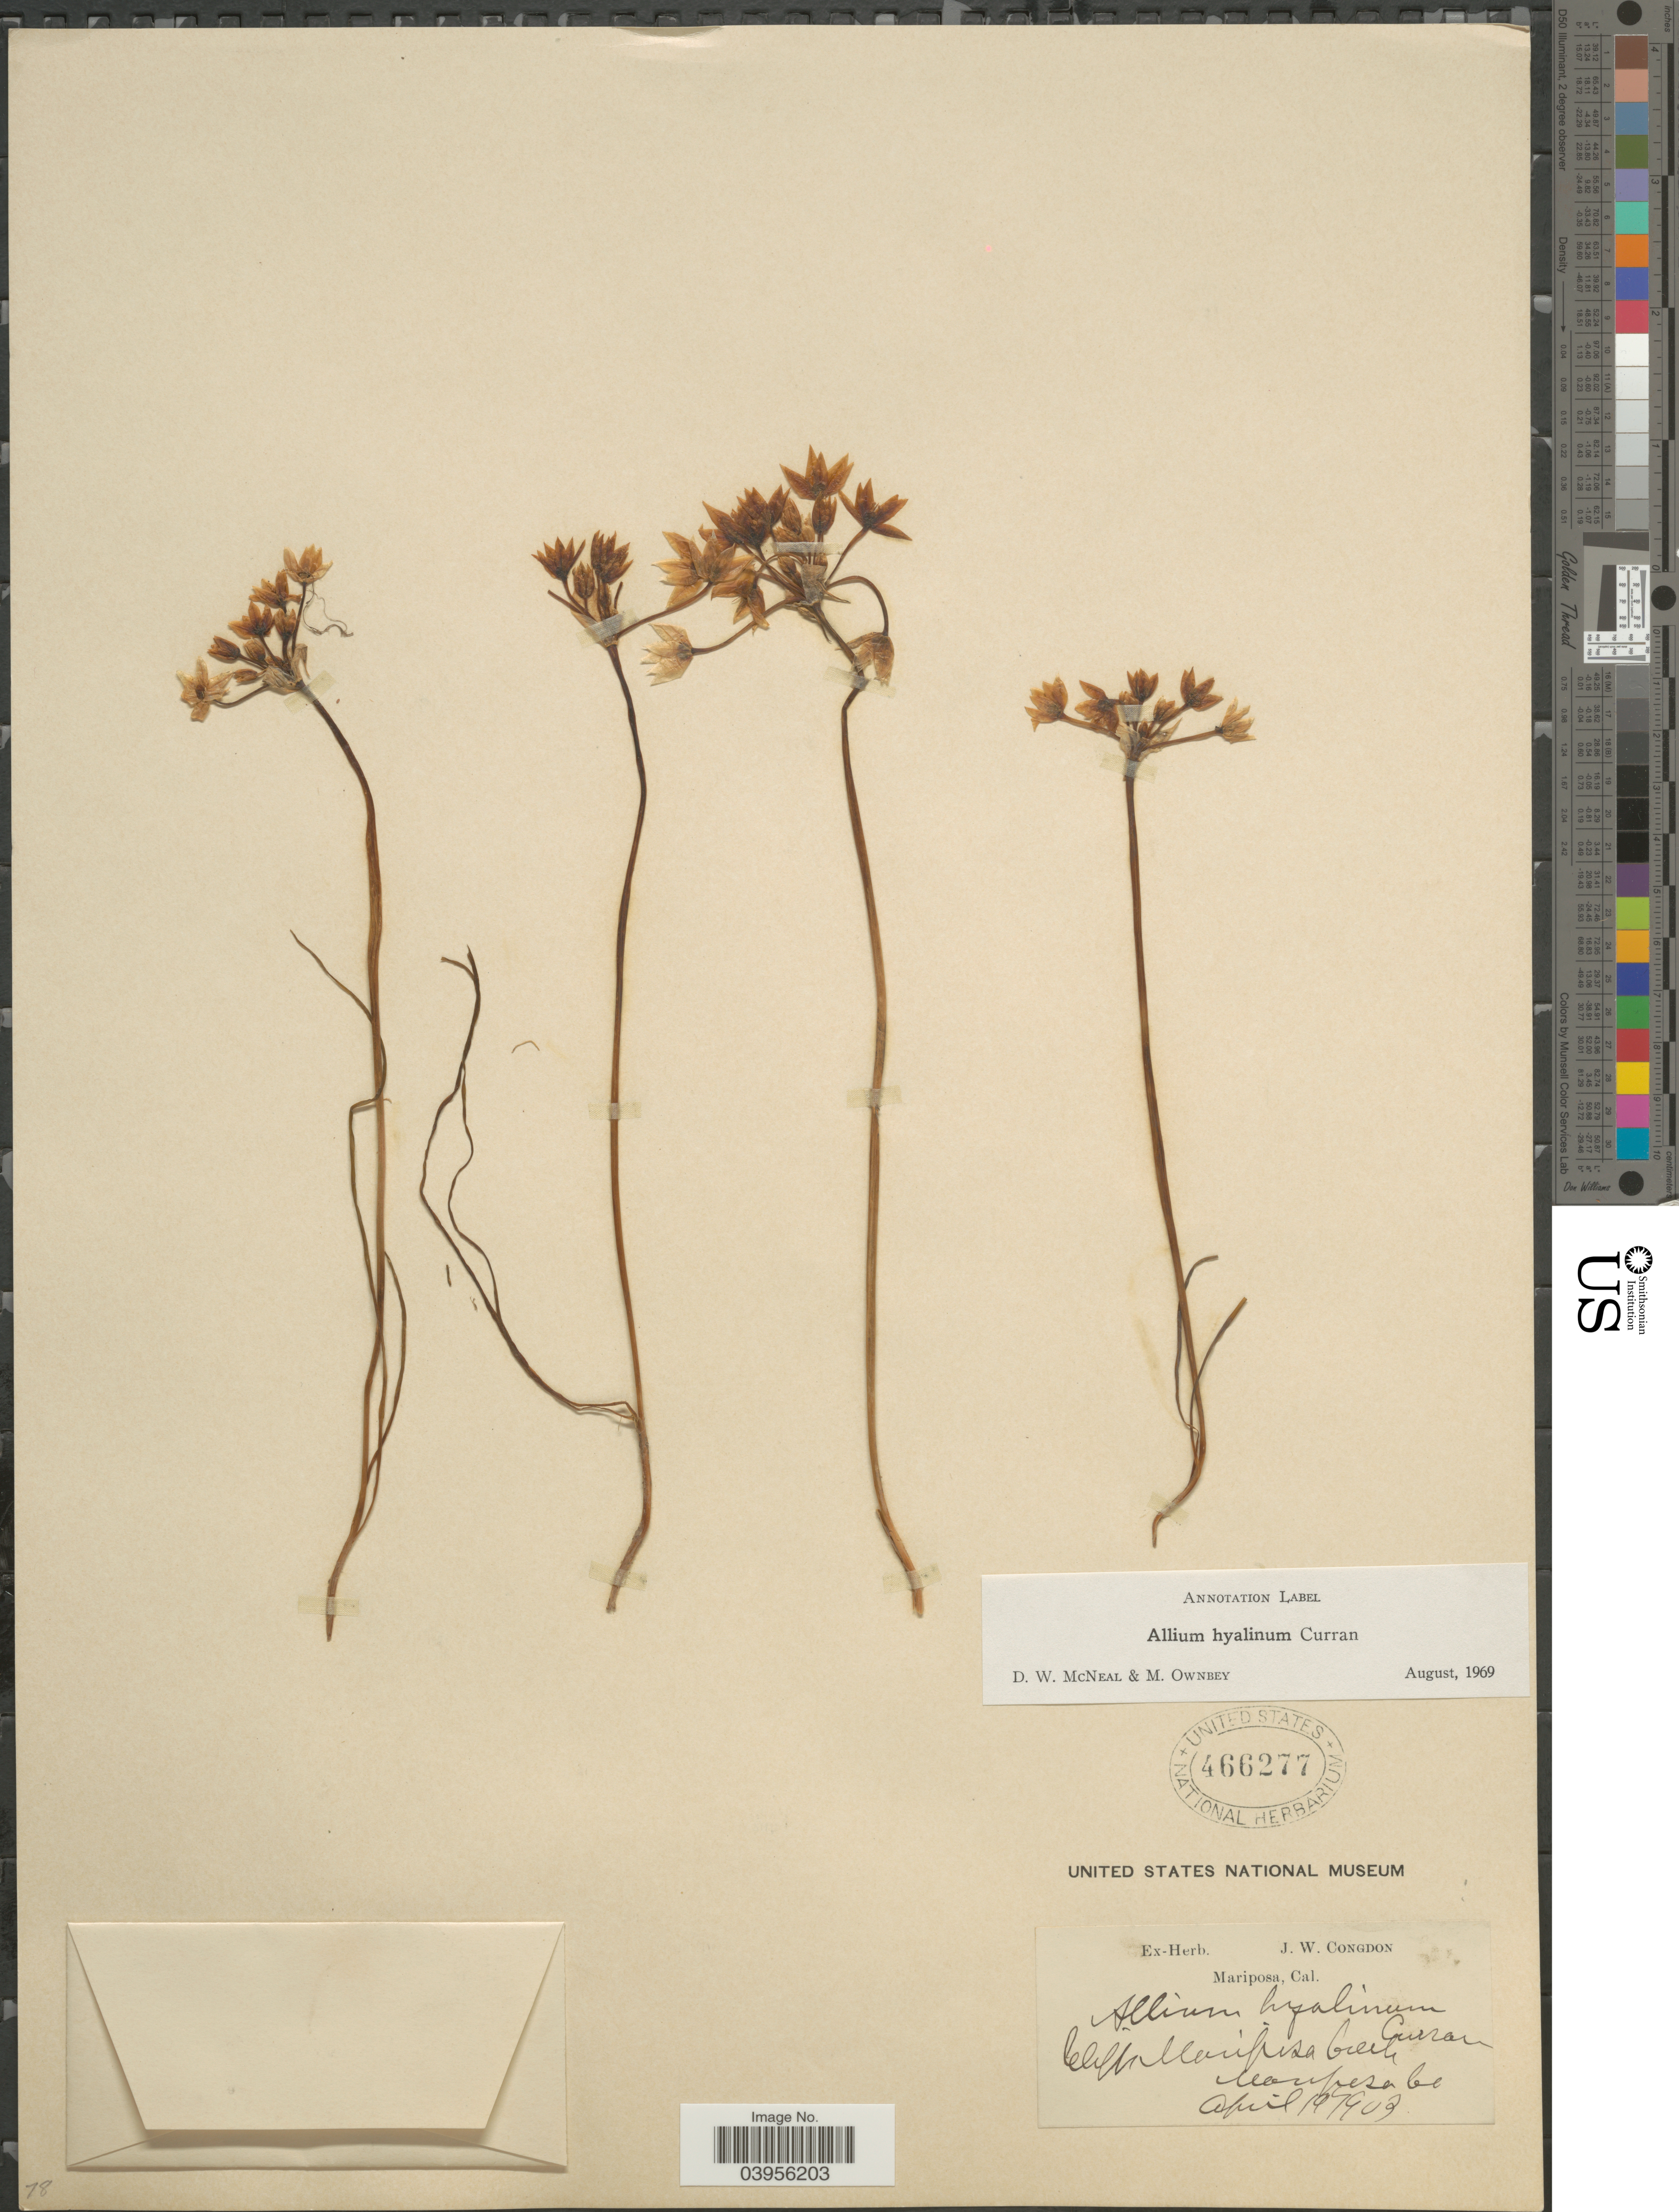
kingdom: Plantae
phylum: Tracheophyta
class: Liliopsida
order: Asparagales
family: Amaryllidaceae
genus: Allium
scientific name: Allium hyalinum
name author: Curran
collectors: ex herb. J. W. Congdon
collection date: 1903-04-19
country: United States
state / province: California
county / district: Mariposa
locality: Cliffs, Mariposa Creek. Mariposa Co.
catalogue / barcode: US 466277